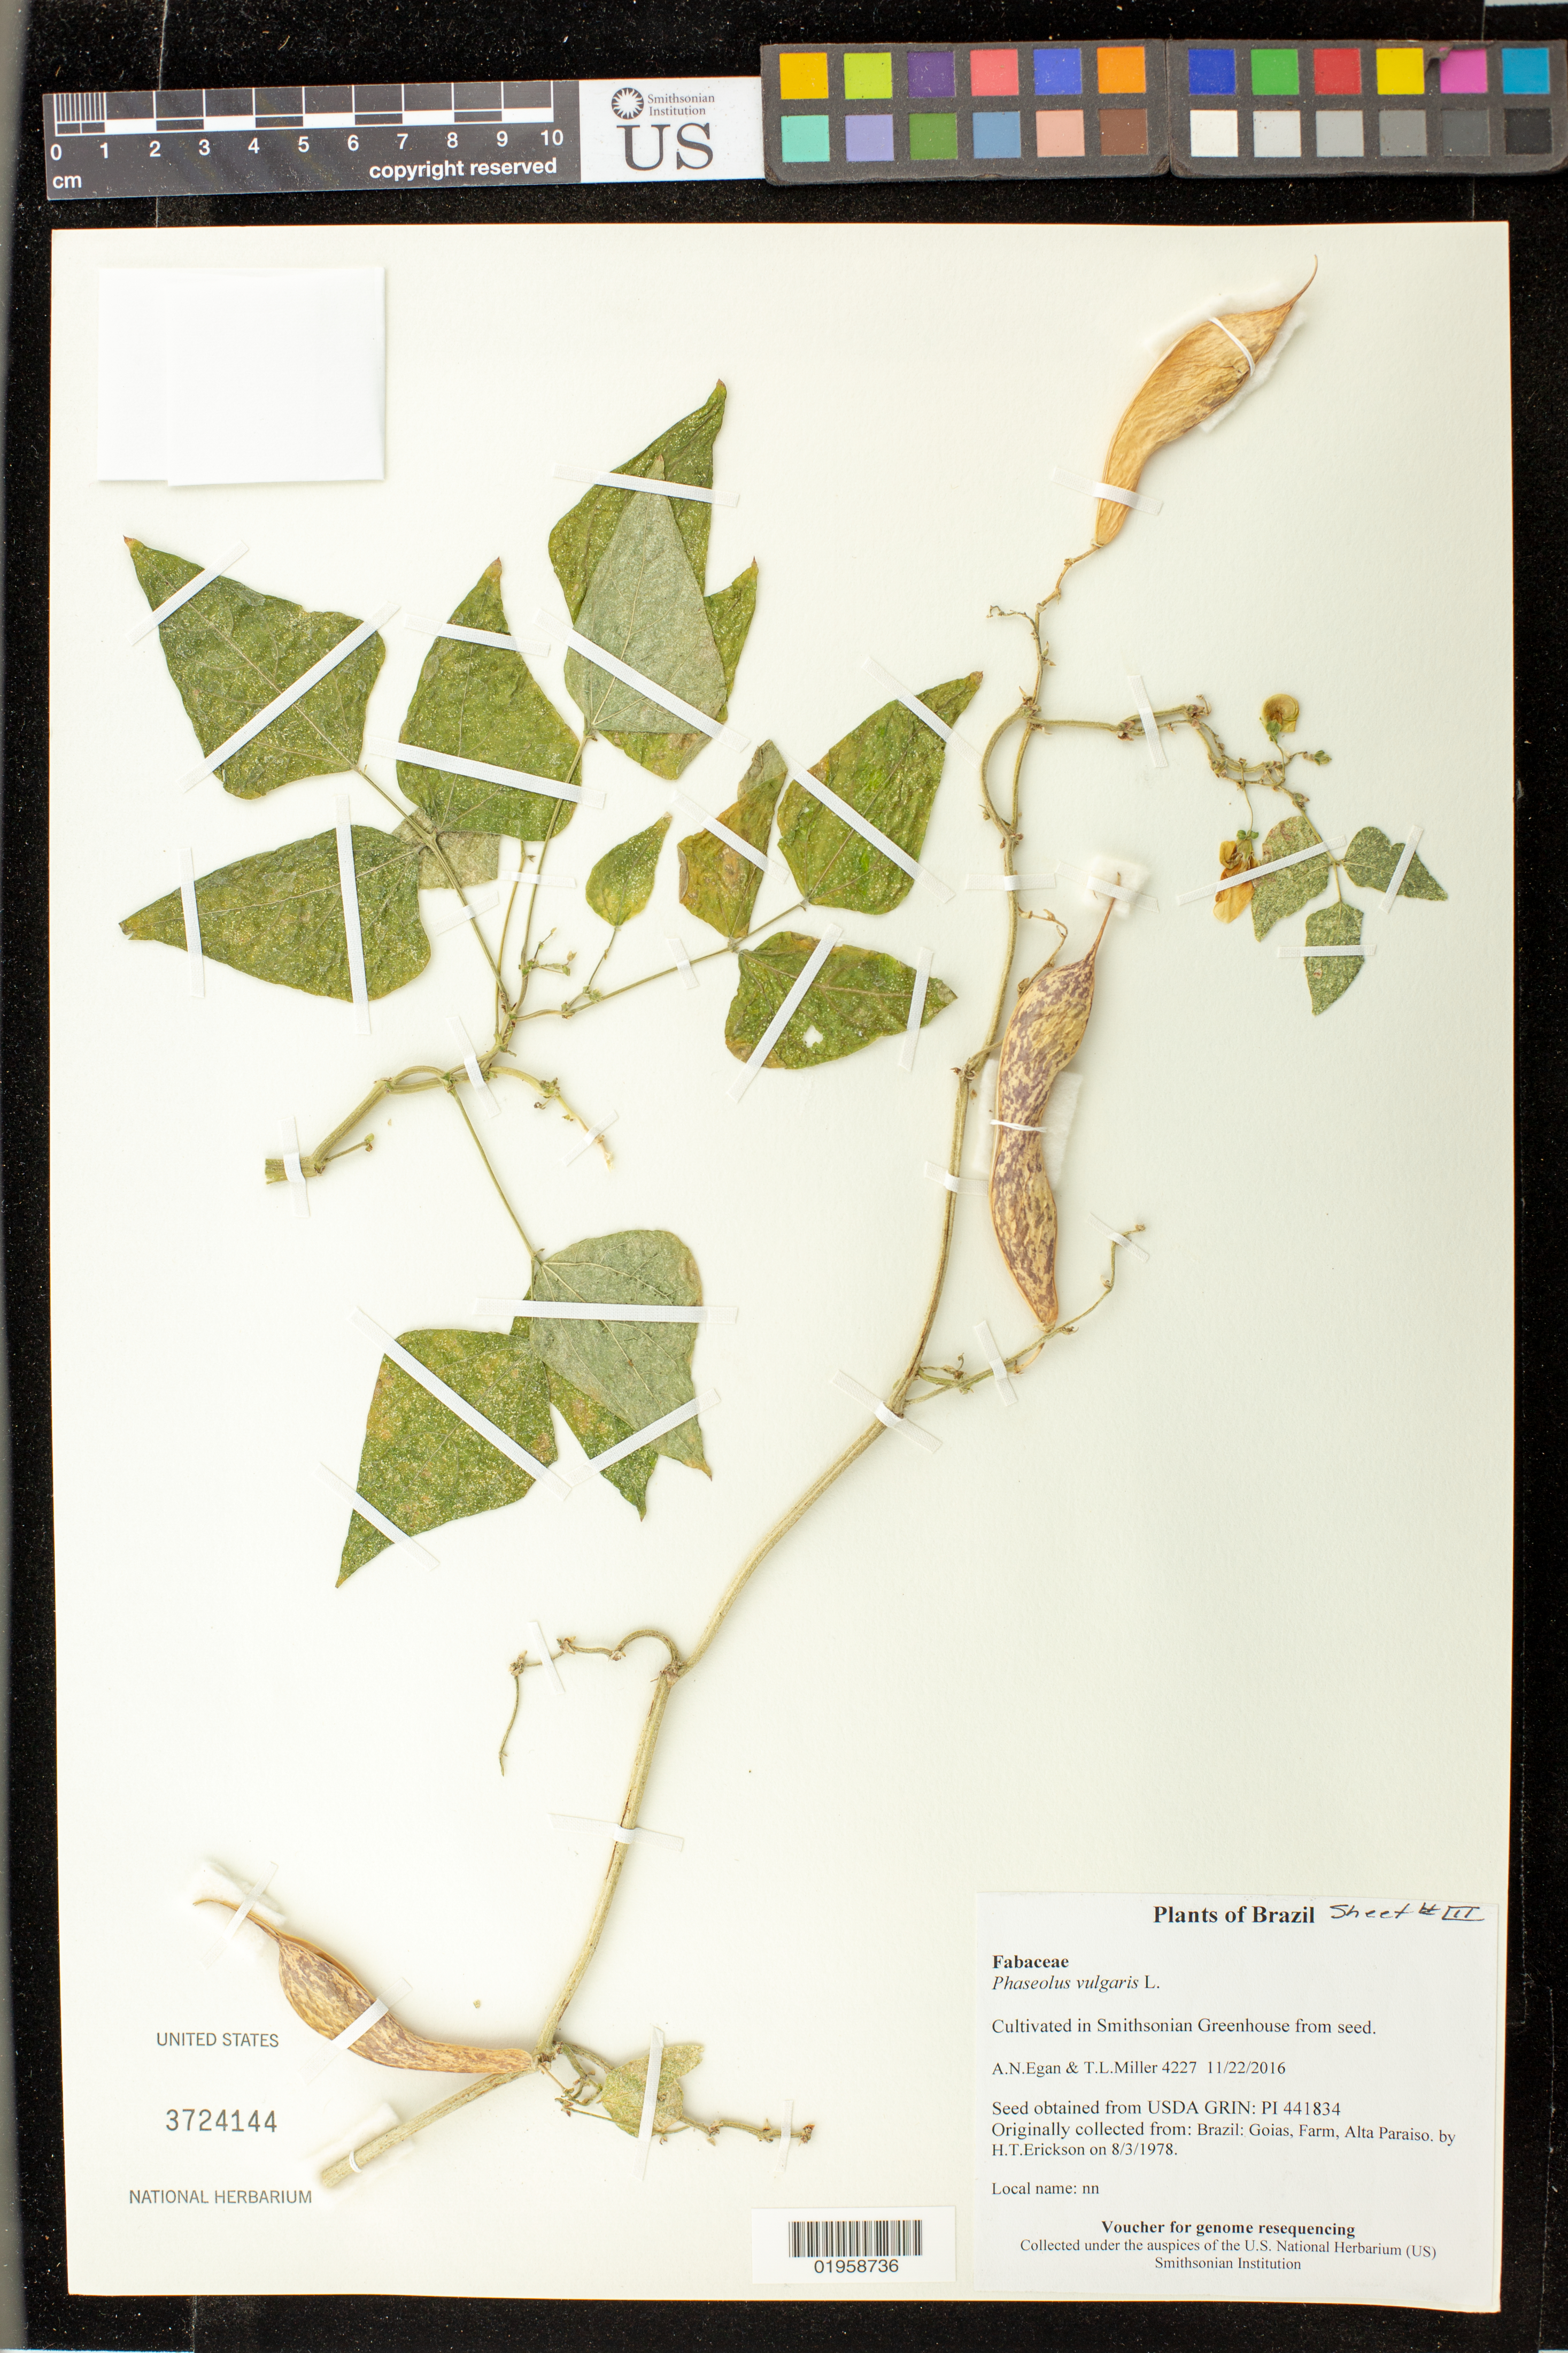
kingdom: Plantae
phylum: Tracheophyta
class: Magnoliopsida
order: Fabales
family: Fabaceae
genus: Phaseolus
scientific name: Phaseolus vulgaris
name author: L.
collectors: A. N. Egan & T. L. Miller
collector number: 4227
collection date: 2016-11-22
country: United States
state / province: Maryland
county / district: Prince George's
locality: Smithsonian's Museum Support Ctr; 4210 Suitland Pkwy., NMNH Botany Research Greenhouses. Suitland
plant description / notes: Originally collected in Brazil, Goias, Farm, Alta Paraiso on 1978-08-03. H.T.Erickson (collector); Grown from seed acquired from the USDA's GRIN seed bank.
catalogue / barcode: US 3724144